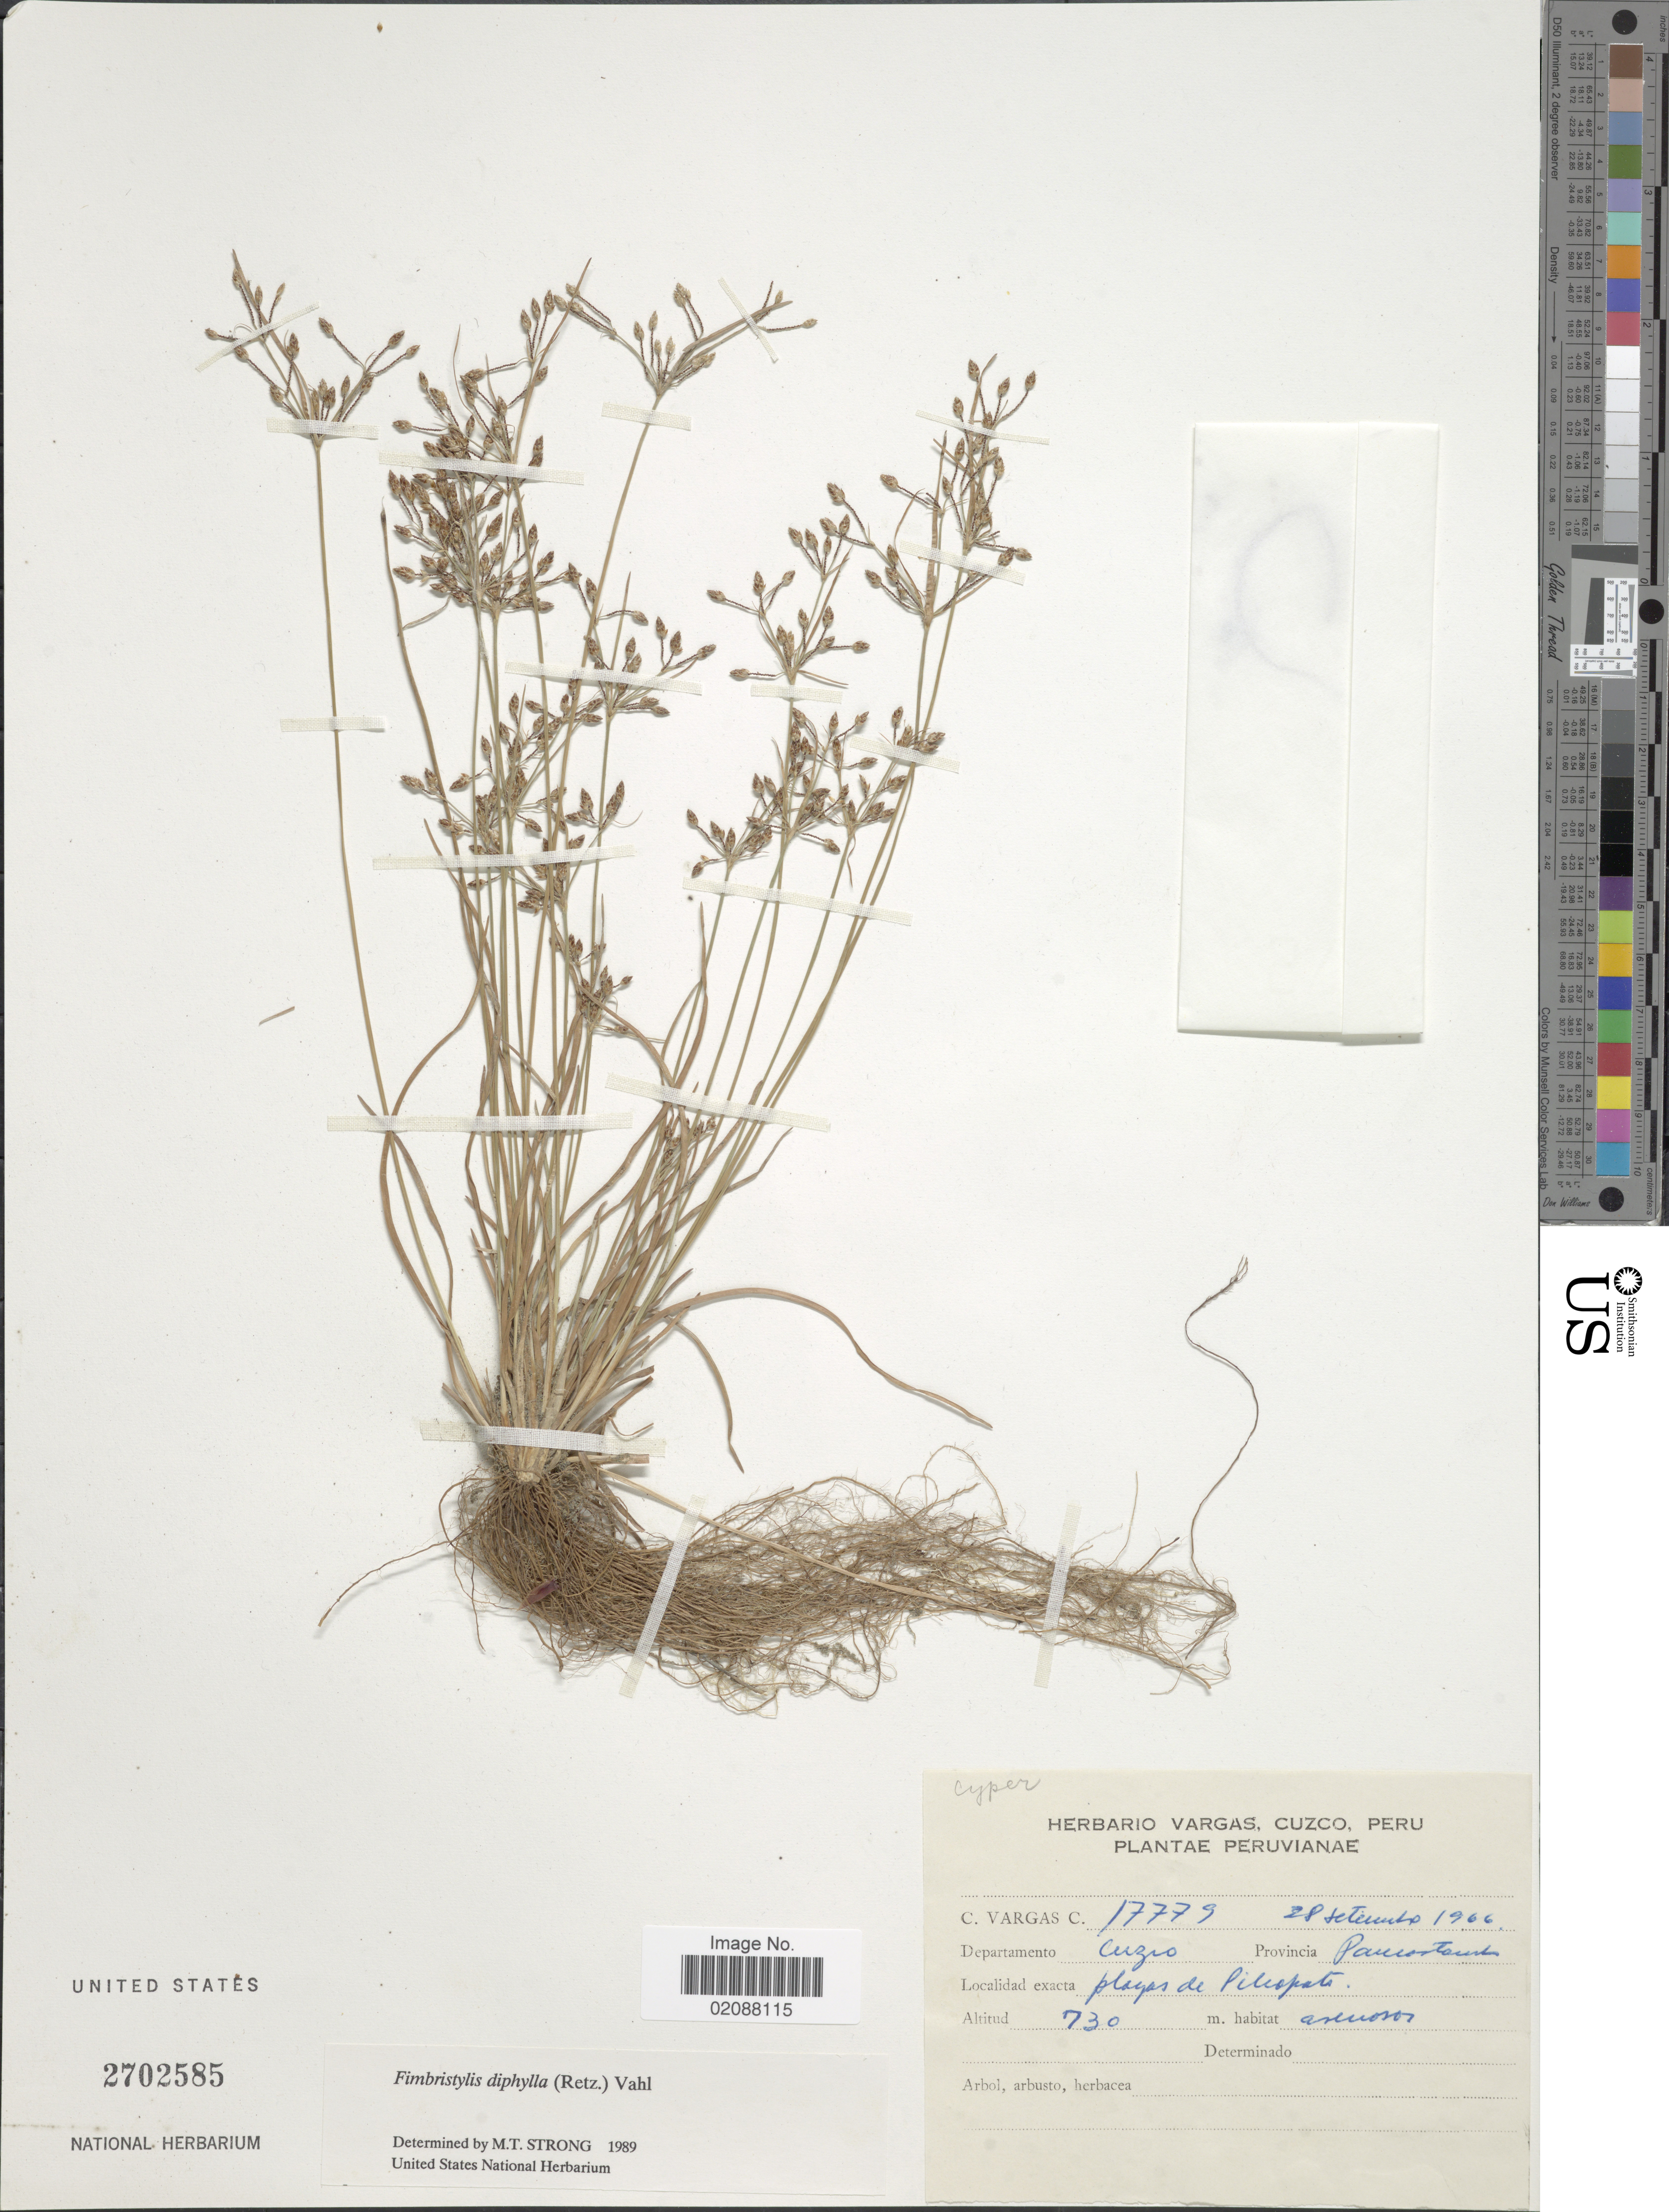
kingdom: Plantae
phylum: Tracheophyta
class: Liliopsida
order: Poales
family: Cyperaceae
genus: Fimbristylis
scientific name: Fimbristylis annua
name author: (All.) Roem. & Schult.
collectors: C. Vargas Calderón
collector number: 17779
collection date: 1966-02-28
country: Peru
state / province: Cusco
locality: Provincia Paucartambo, Playas de Pilcopata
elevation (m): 730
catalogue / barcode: US 2702585